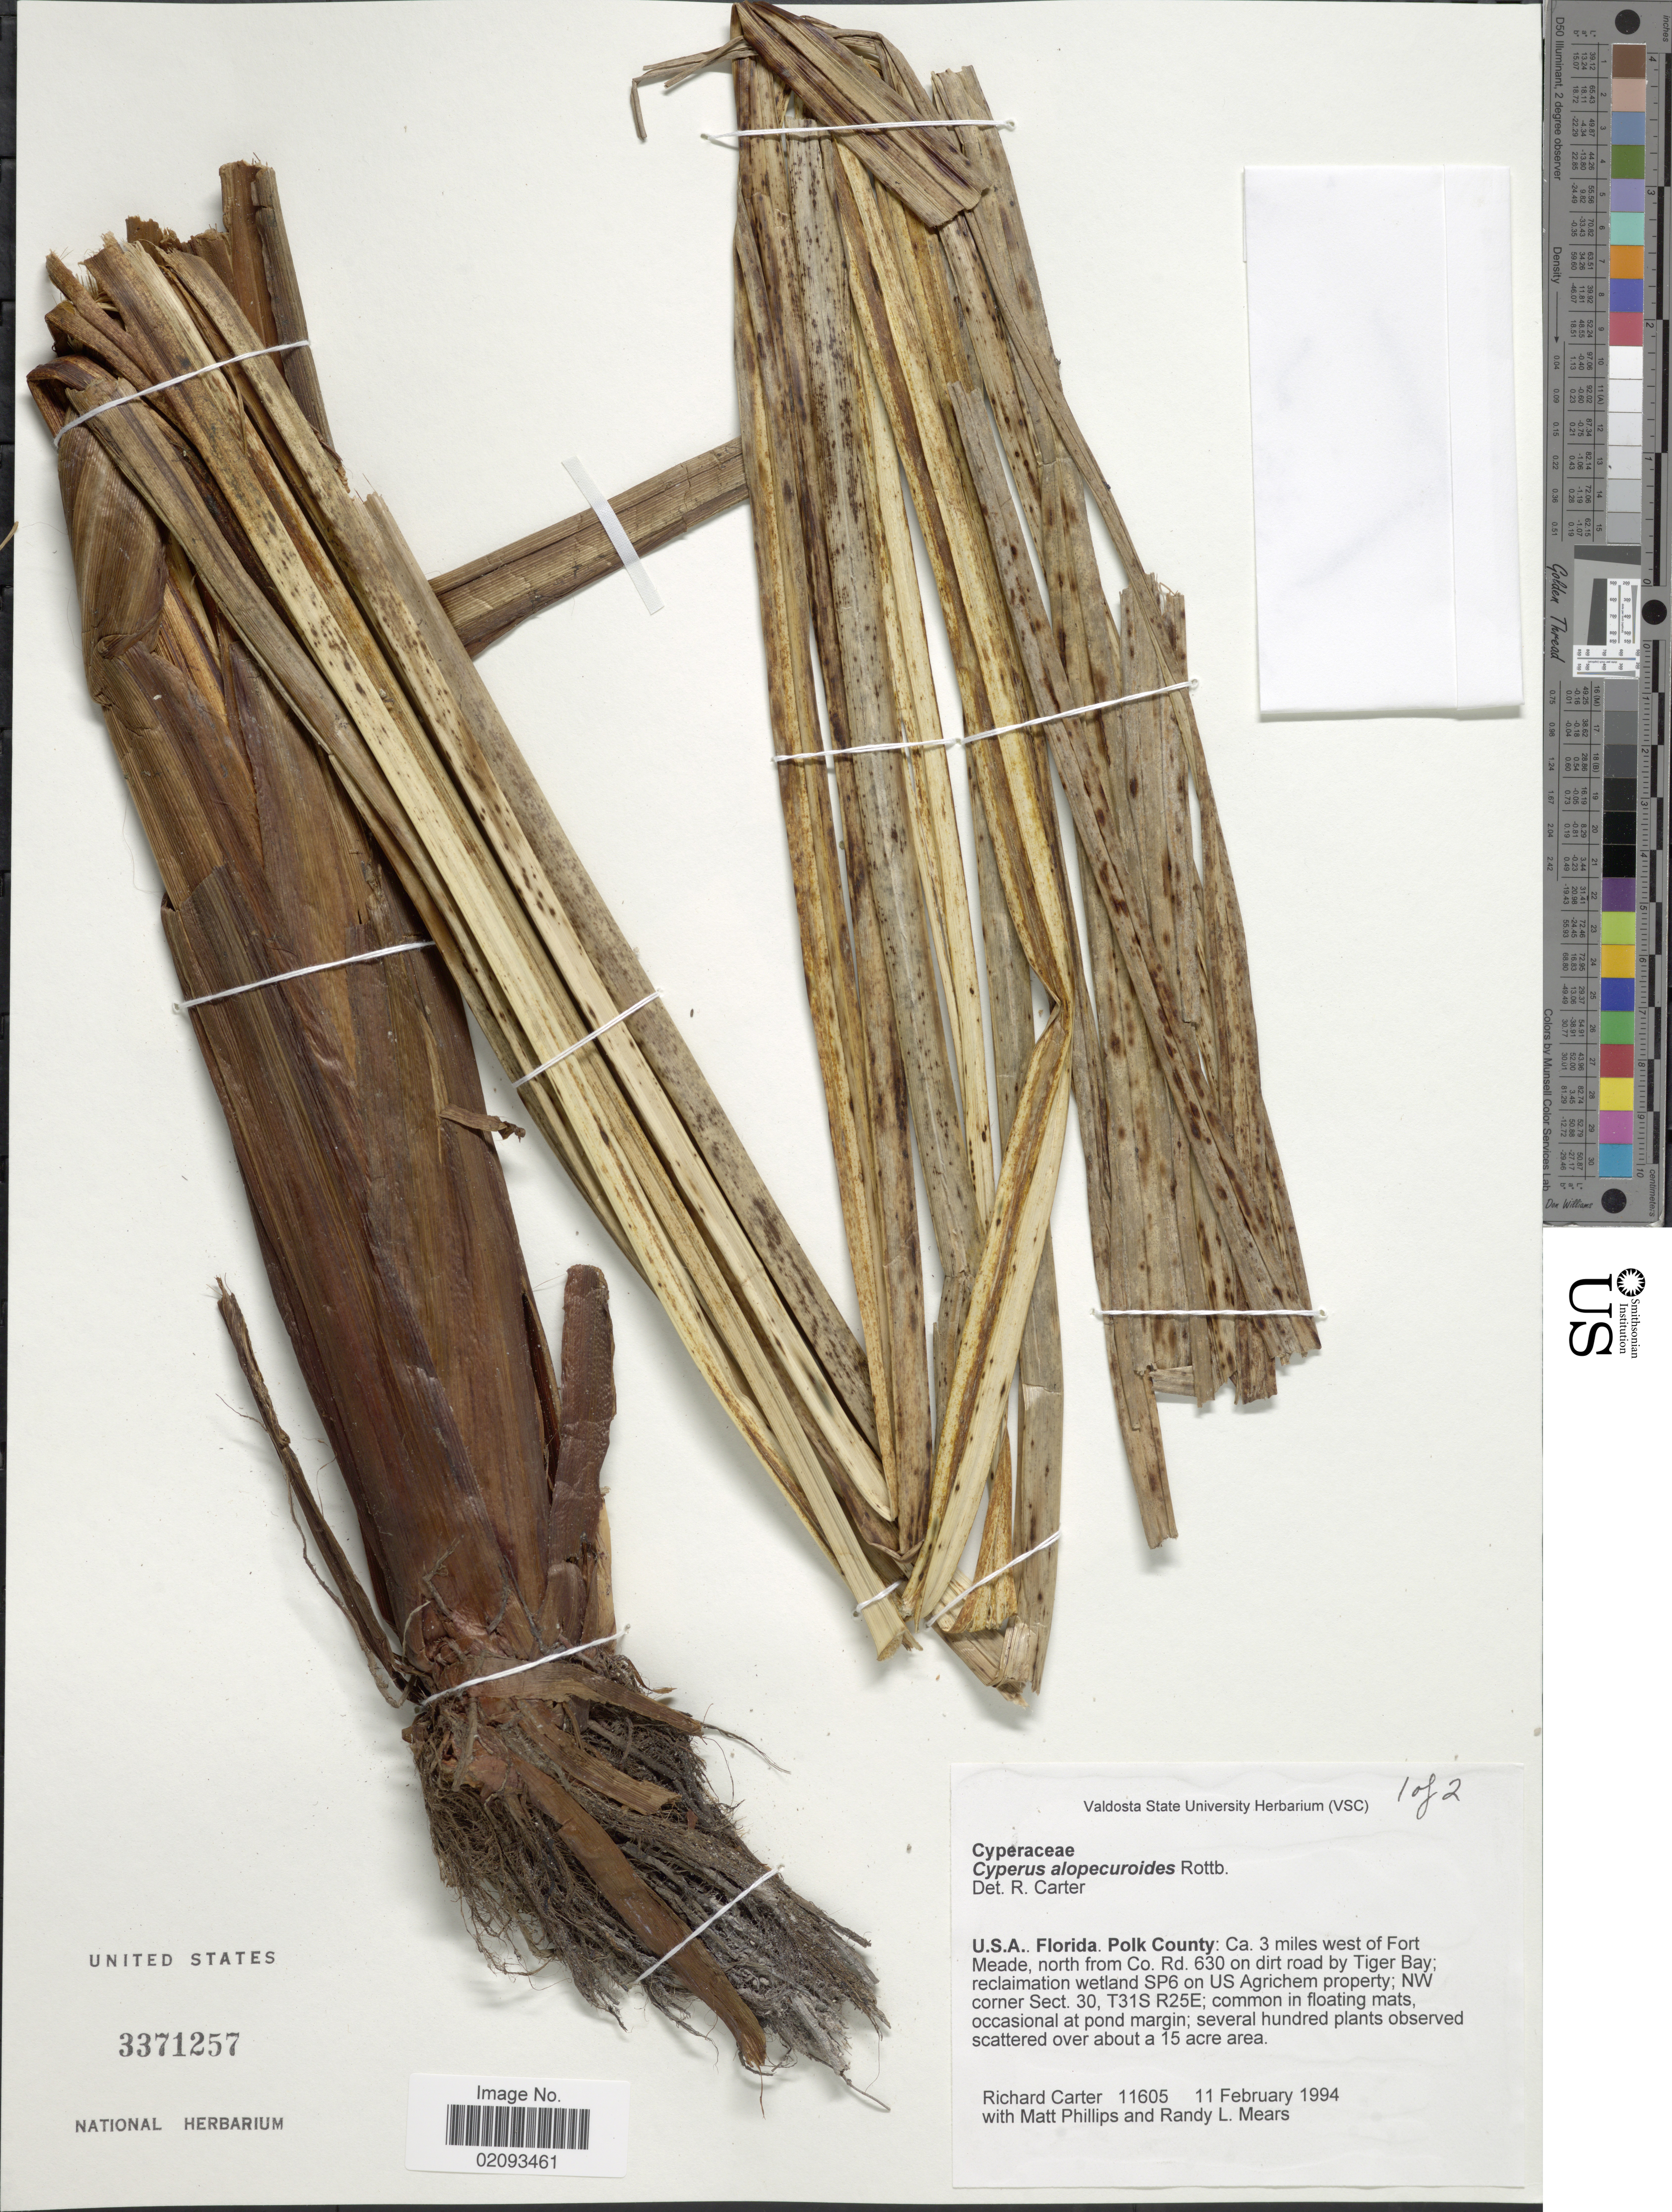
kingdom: Plantae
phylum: Tracheophyta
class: Liliopsida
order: Poales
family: Cyperaceae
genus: Cyperus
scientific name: Cyperus alopecuroides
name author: Rottb.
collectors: R. Carter, M. Phillips & R. Mears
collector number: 11605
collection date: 1994-02-11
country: United States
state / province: Florida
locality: U.S.A., Polk County, ca 3 miles west of Fort Meade, north from Co. Rd. 630 on dirt road by Tiger Bay, reclaimation wetland SP6 on US Agrichem property, NW corner Sect. 30, T31S, R25E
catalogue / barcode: US 3371257